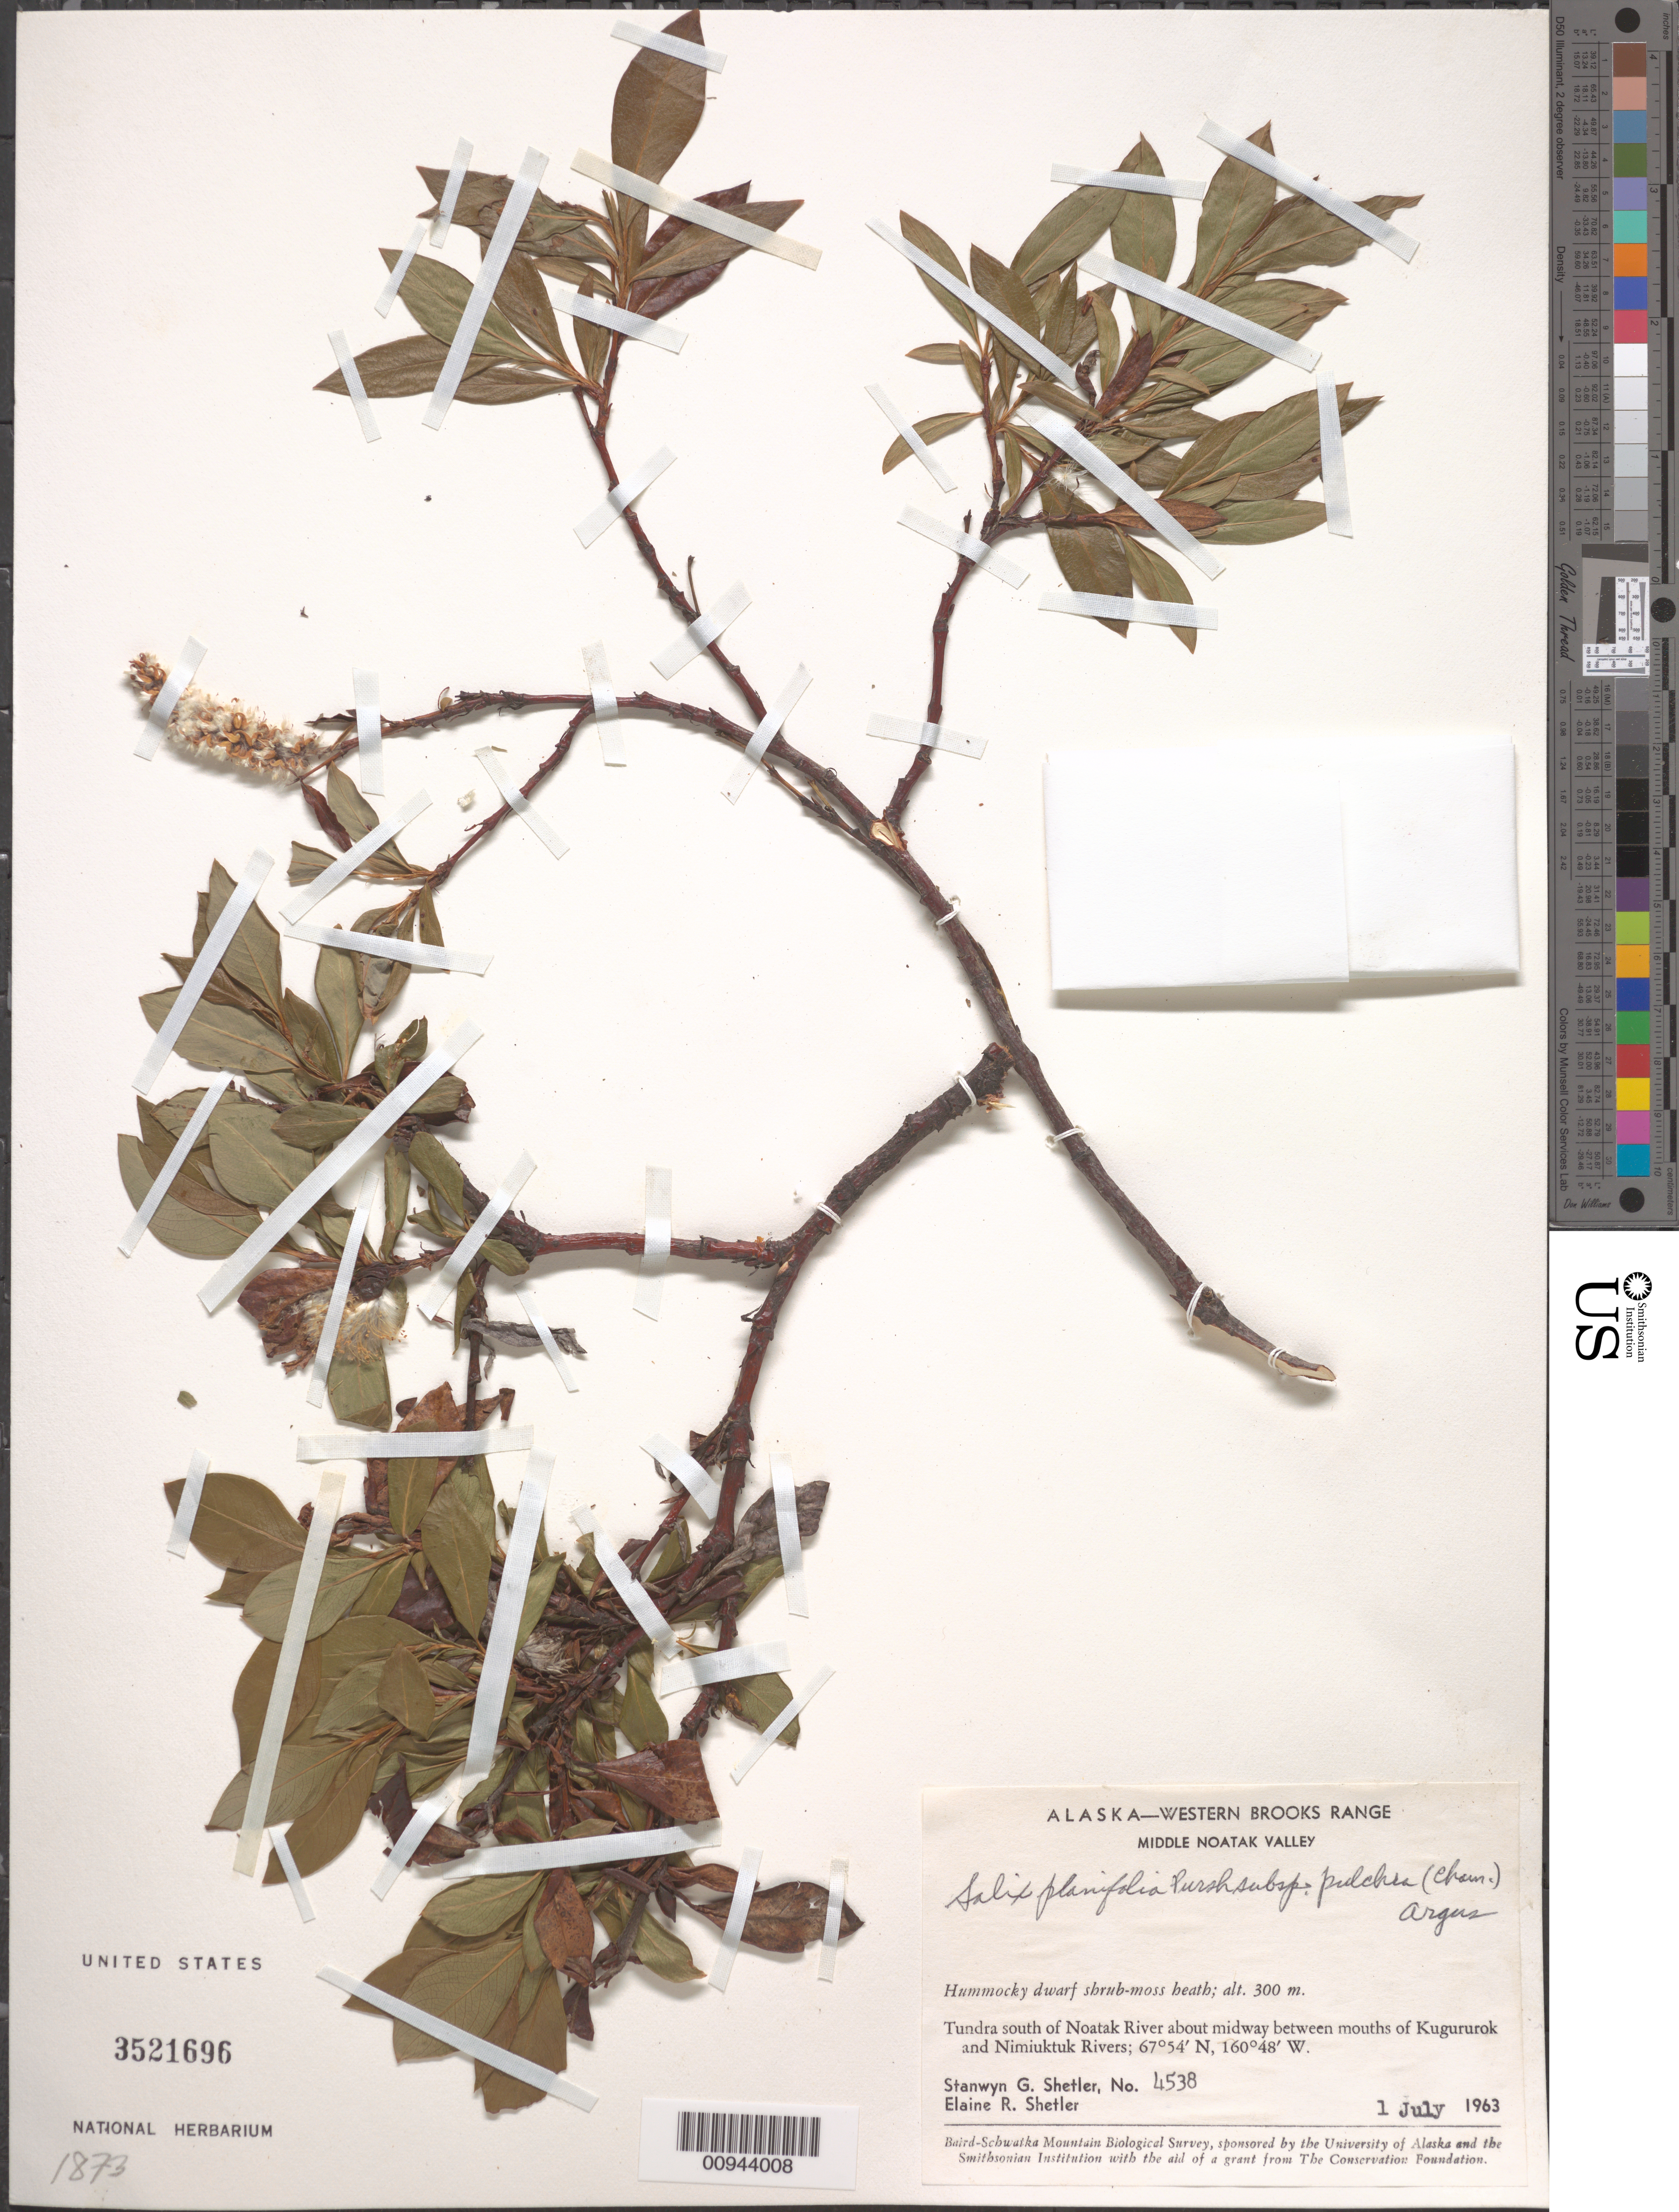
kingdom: Plantae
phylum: Tracheophyta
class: Magnoliopsida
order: Malpighiales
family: Salicaceae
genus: Salix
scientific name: Salix planifolia subsp. pulchra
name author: (Cham.) Argus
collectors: S. Shetler & E. R. Shetler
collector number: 4538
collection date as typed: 01 Jul 1963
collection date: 1963-07-01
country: United States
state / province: Alaska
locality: S of Noatak River about midway between mouths of Kugururok and Nimiuktuk Rivers. Western Brooks Range, Middle Noatak Valley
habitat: Tundra. Hummocky dwarf shrub-moss heath.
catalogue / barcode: US 3521696